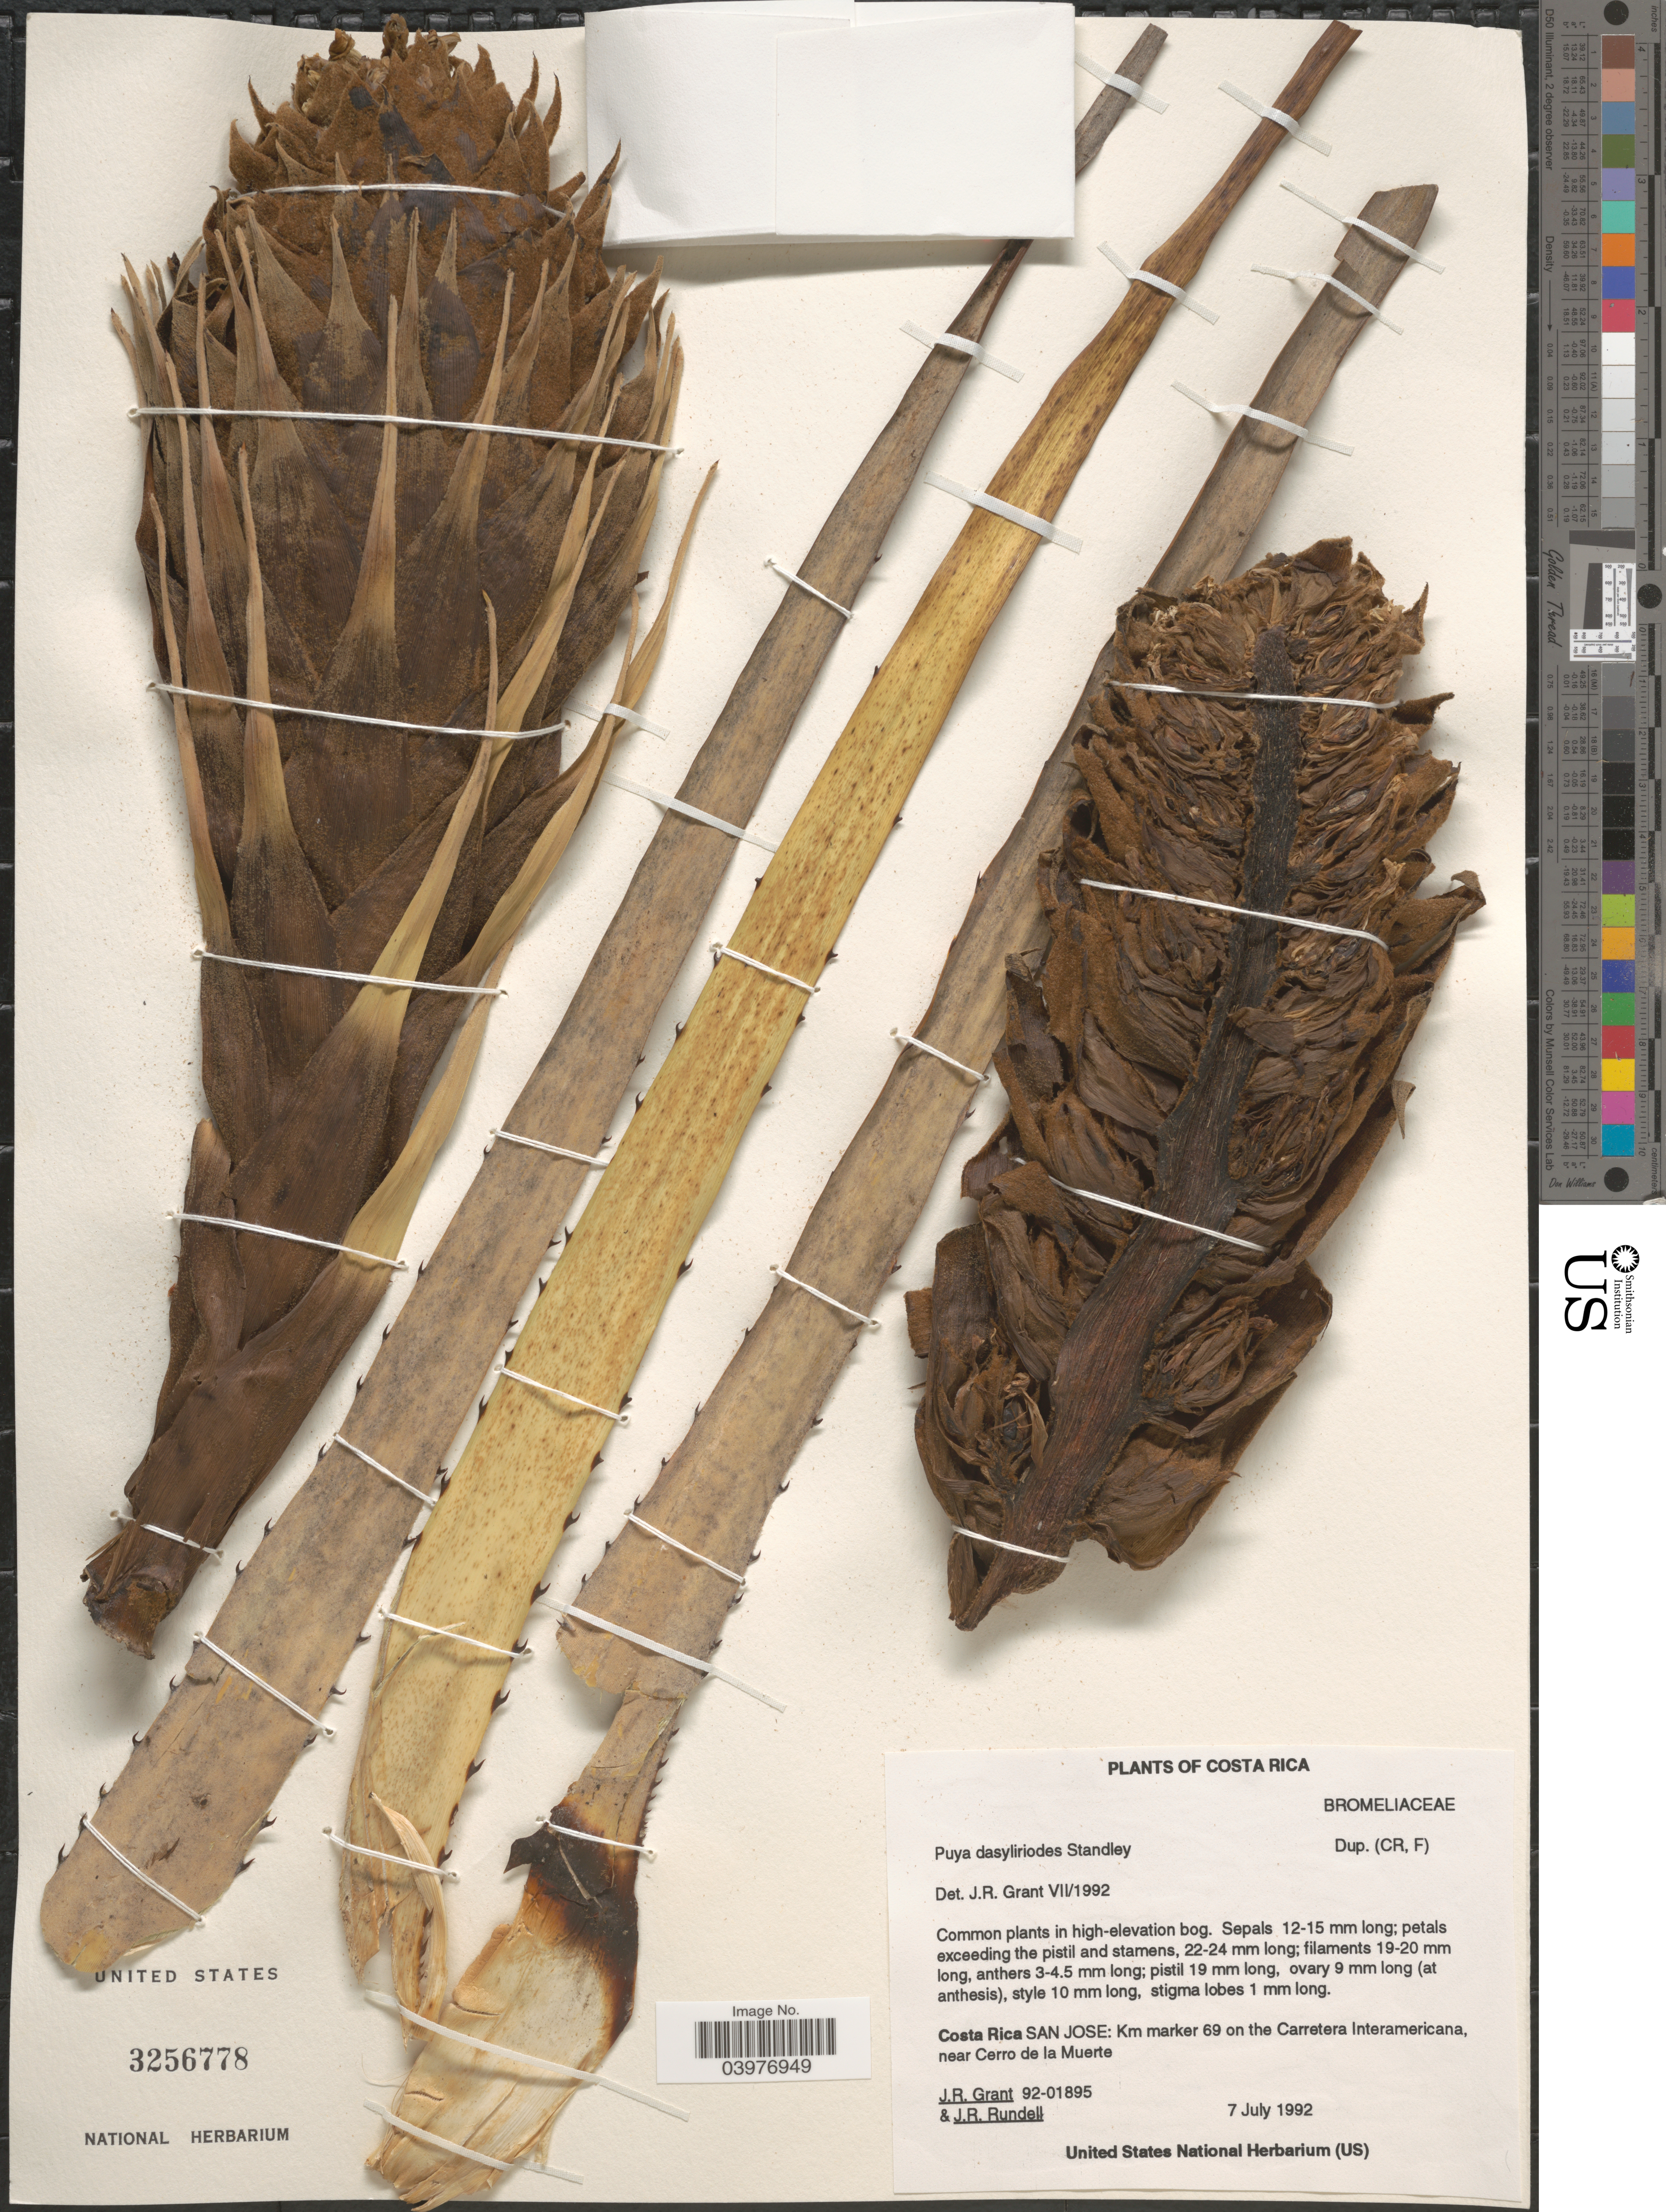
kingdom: Plantae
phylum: Tracheophyta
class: Liliopsida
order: Poales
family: Bromeliaceae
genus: Puya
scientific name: Puya dasylirioides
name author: Standl.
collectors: J. Grant & J. R. Rundell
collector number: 92-01895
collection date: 1992-07-07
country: Costa Rica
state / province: San José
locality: Km marker 69 on the Carretera Interamericana, near Cerro de la Muerte.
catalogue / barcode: US 3256778